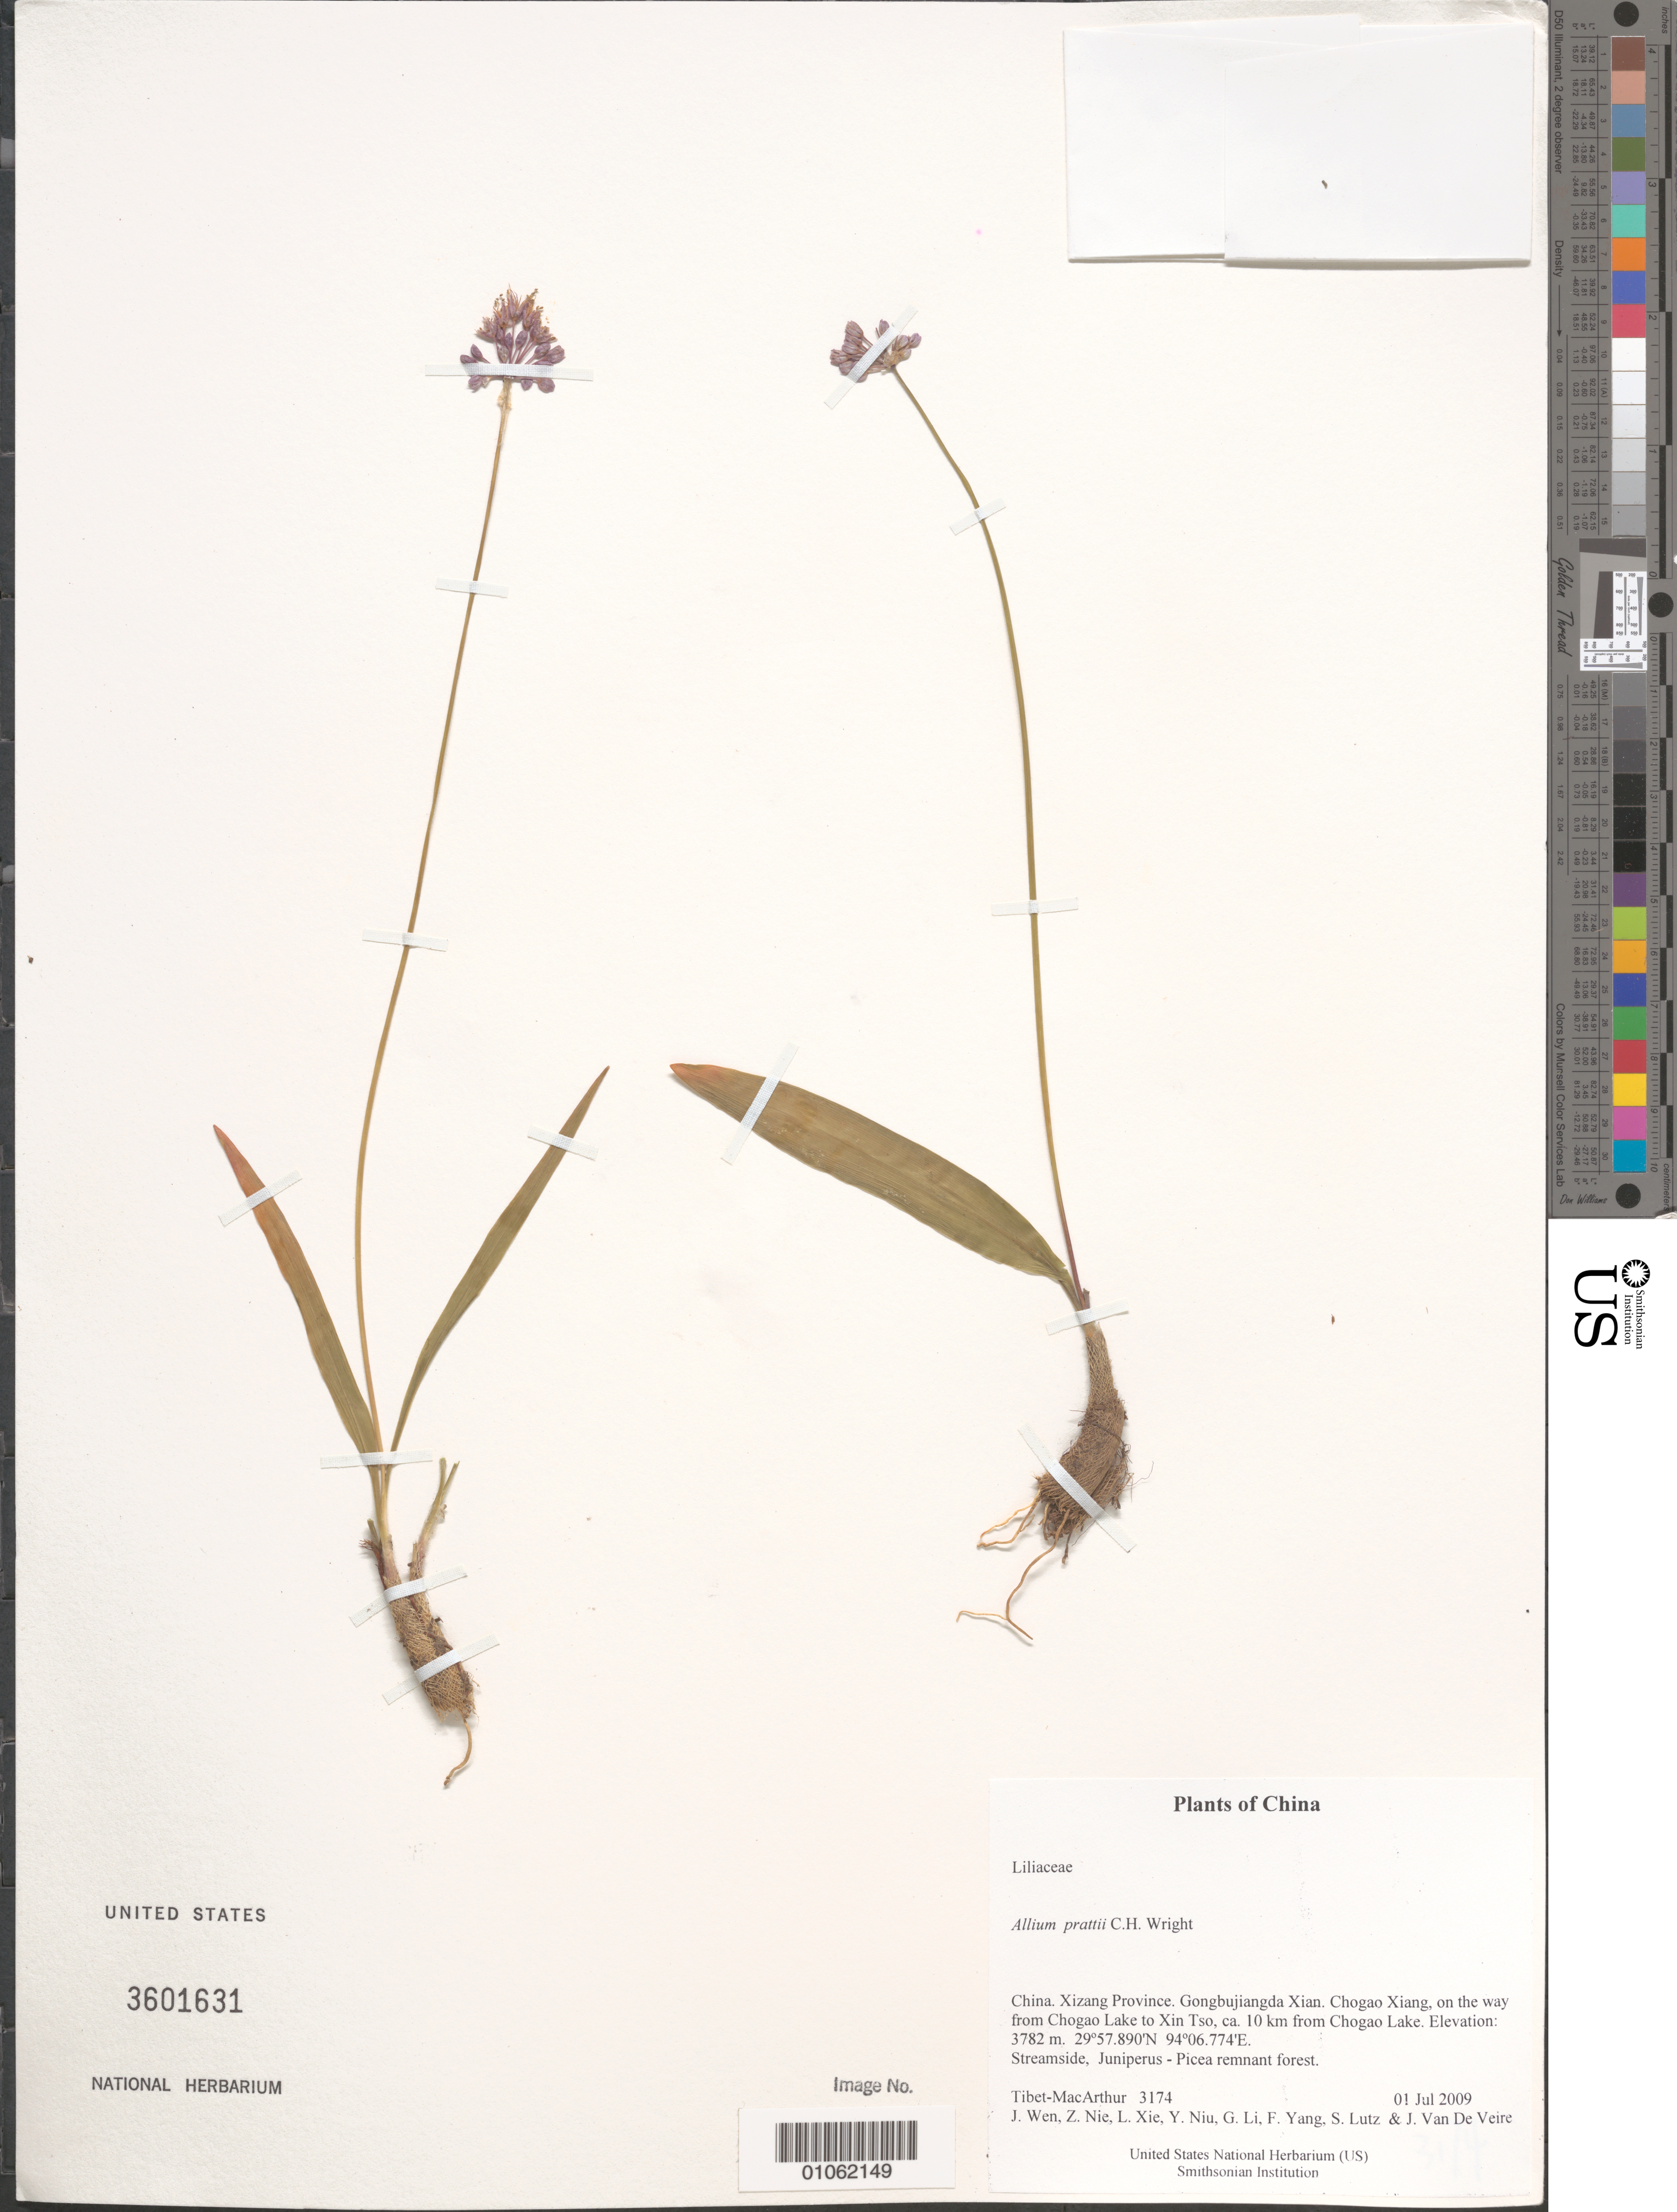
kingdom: Plantae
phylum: Tracheophyta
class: Liliopsida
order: Asparagales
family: Amaryllidaceae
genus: Allium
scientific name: Allium prattii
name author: C.H. Wright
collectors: Tibet-MacArthur, J. Wen, Z. Nie, L. Xie, Y. Niu, G. Li, F. Yang, S. Lutz & J. Van De Veire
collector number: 3174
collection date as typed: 01 Jul 2009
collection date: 2009-07-01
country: China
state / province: Xizang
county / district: Gongbujiangda Xian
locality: Chogao Xiang, on the way from Chogao Lake to Xin Tso, ca. 10 km from Chogao Lake.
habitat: Streamside, Juniperus - Picea remnant forest.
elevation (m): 3782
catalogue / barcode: US 3601631